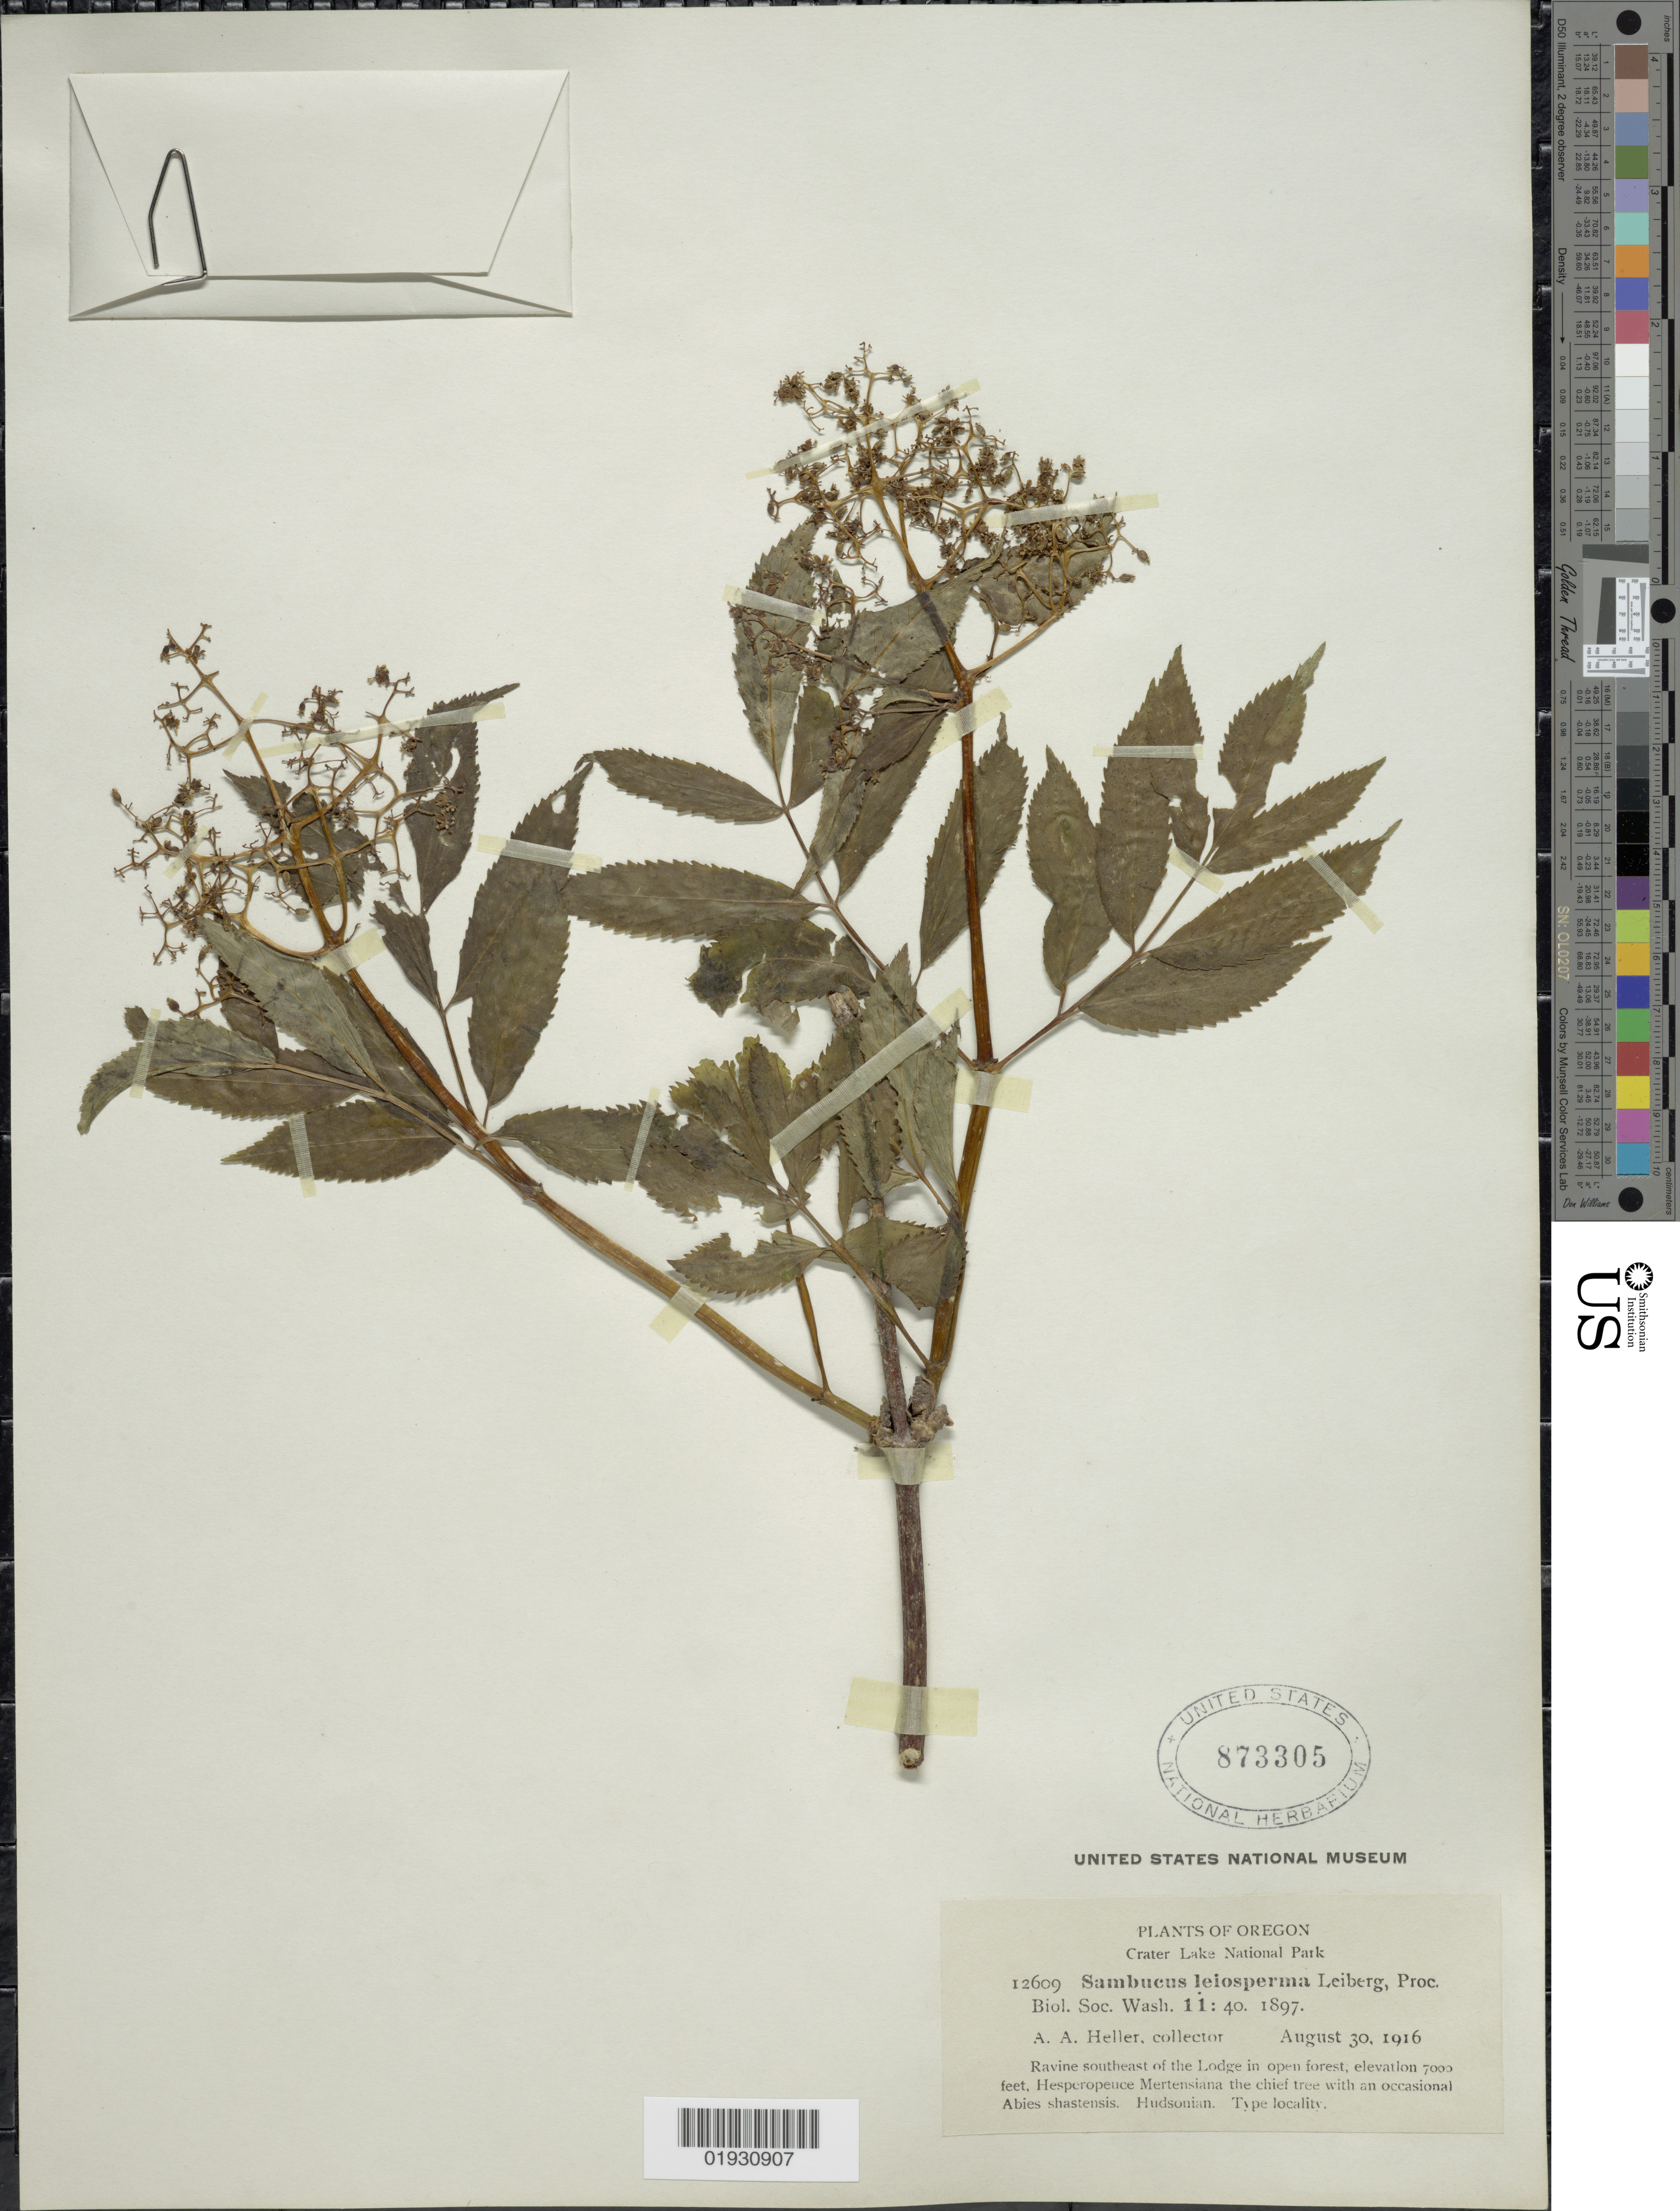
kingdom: Plantae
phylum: Tracheophyta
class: Magnoliopsida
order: Dipsacales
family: Viburnaceae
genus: Sambucus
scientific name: Sambucus leiosperma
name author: Leiberg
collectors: A. A. Heller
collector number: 12609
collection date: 1916-08-30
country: United States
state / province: Oregon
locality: Crater Lake National Park. Ravine southeast of the Lodge in open forest.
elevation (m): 2134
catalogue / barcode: US 873305